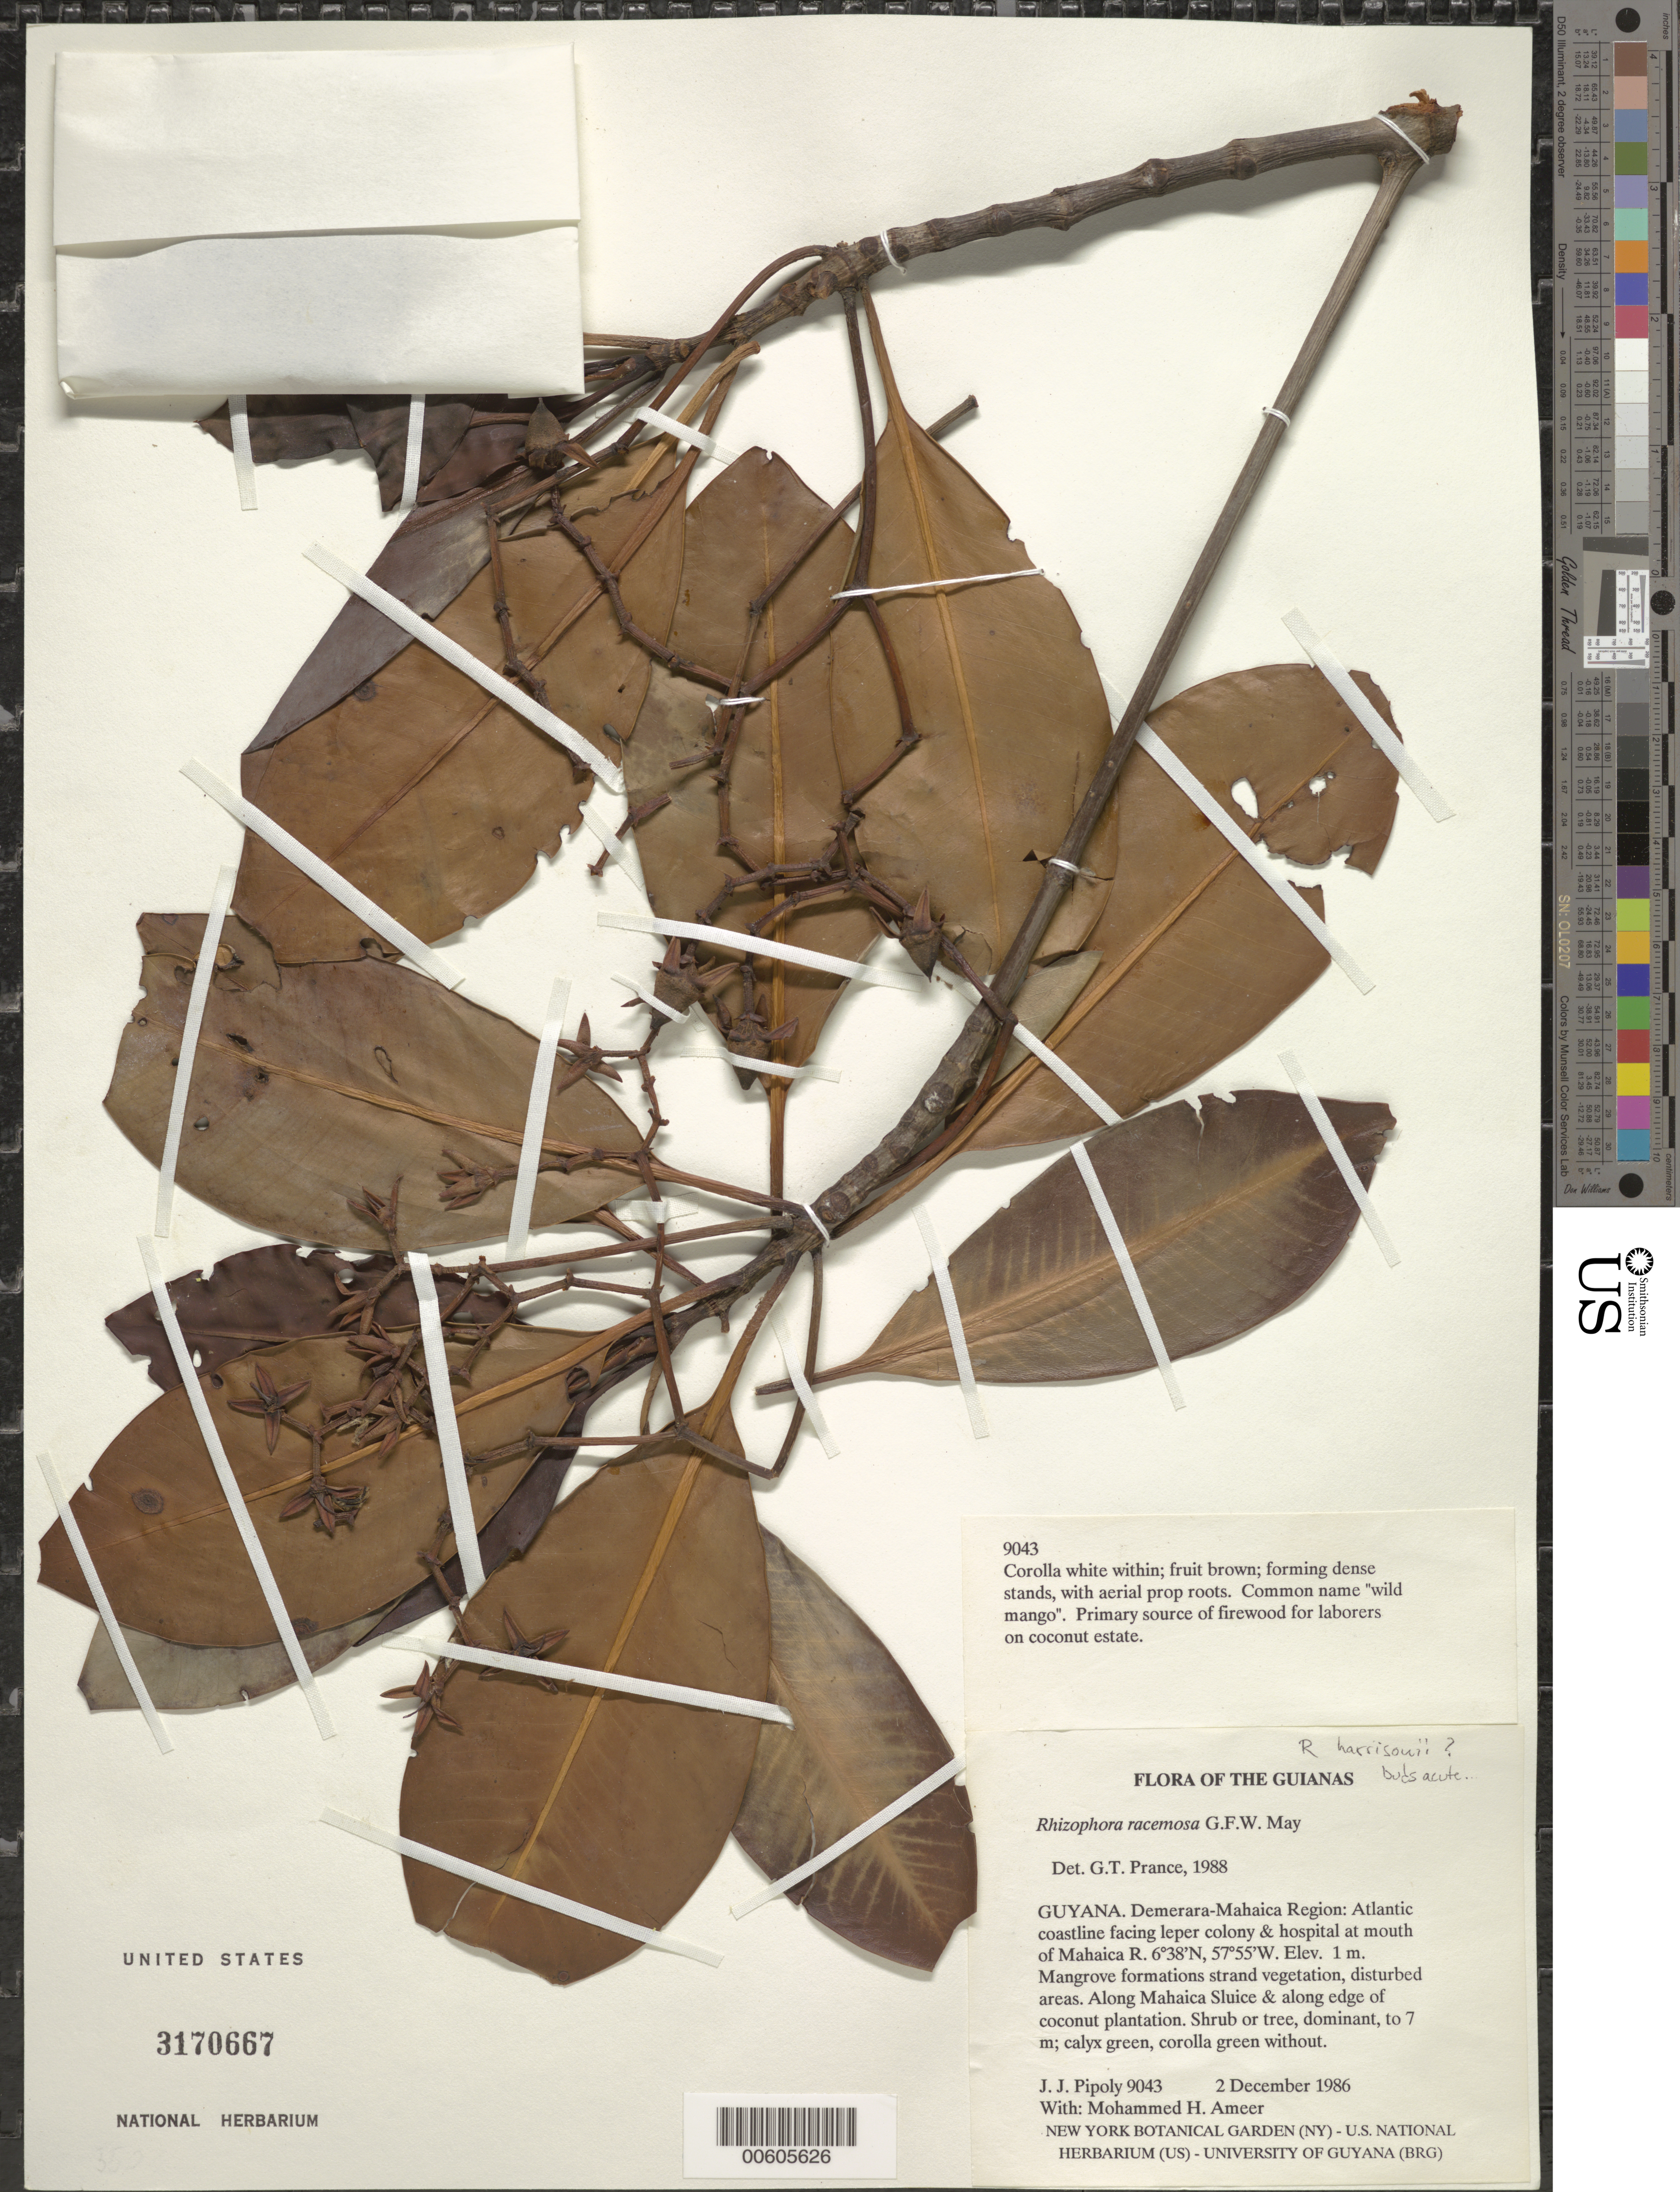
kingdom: Plantae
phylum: Tracheophyta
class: Magnoliopsida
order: Malpighiales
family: Rhizophoraceae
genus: Rhizophora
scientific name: Rhizophora racemosa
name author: G. Mey.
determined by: Prance, G. T.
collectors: J. J. Pipoly & M. Ameer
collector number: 9043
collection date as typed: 2 December 1986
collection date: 1986-12-02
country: Guyana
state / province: Demerara-Mahaica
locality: Atlantic coastline facing leper colony & hospital at mouth of Mahaica R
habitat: Mangrove formations strand vegetation, disturbed areas. Along Mahaica Sluice & along edge of coconut plantation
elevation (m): -6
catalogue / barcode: US 3170667